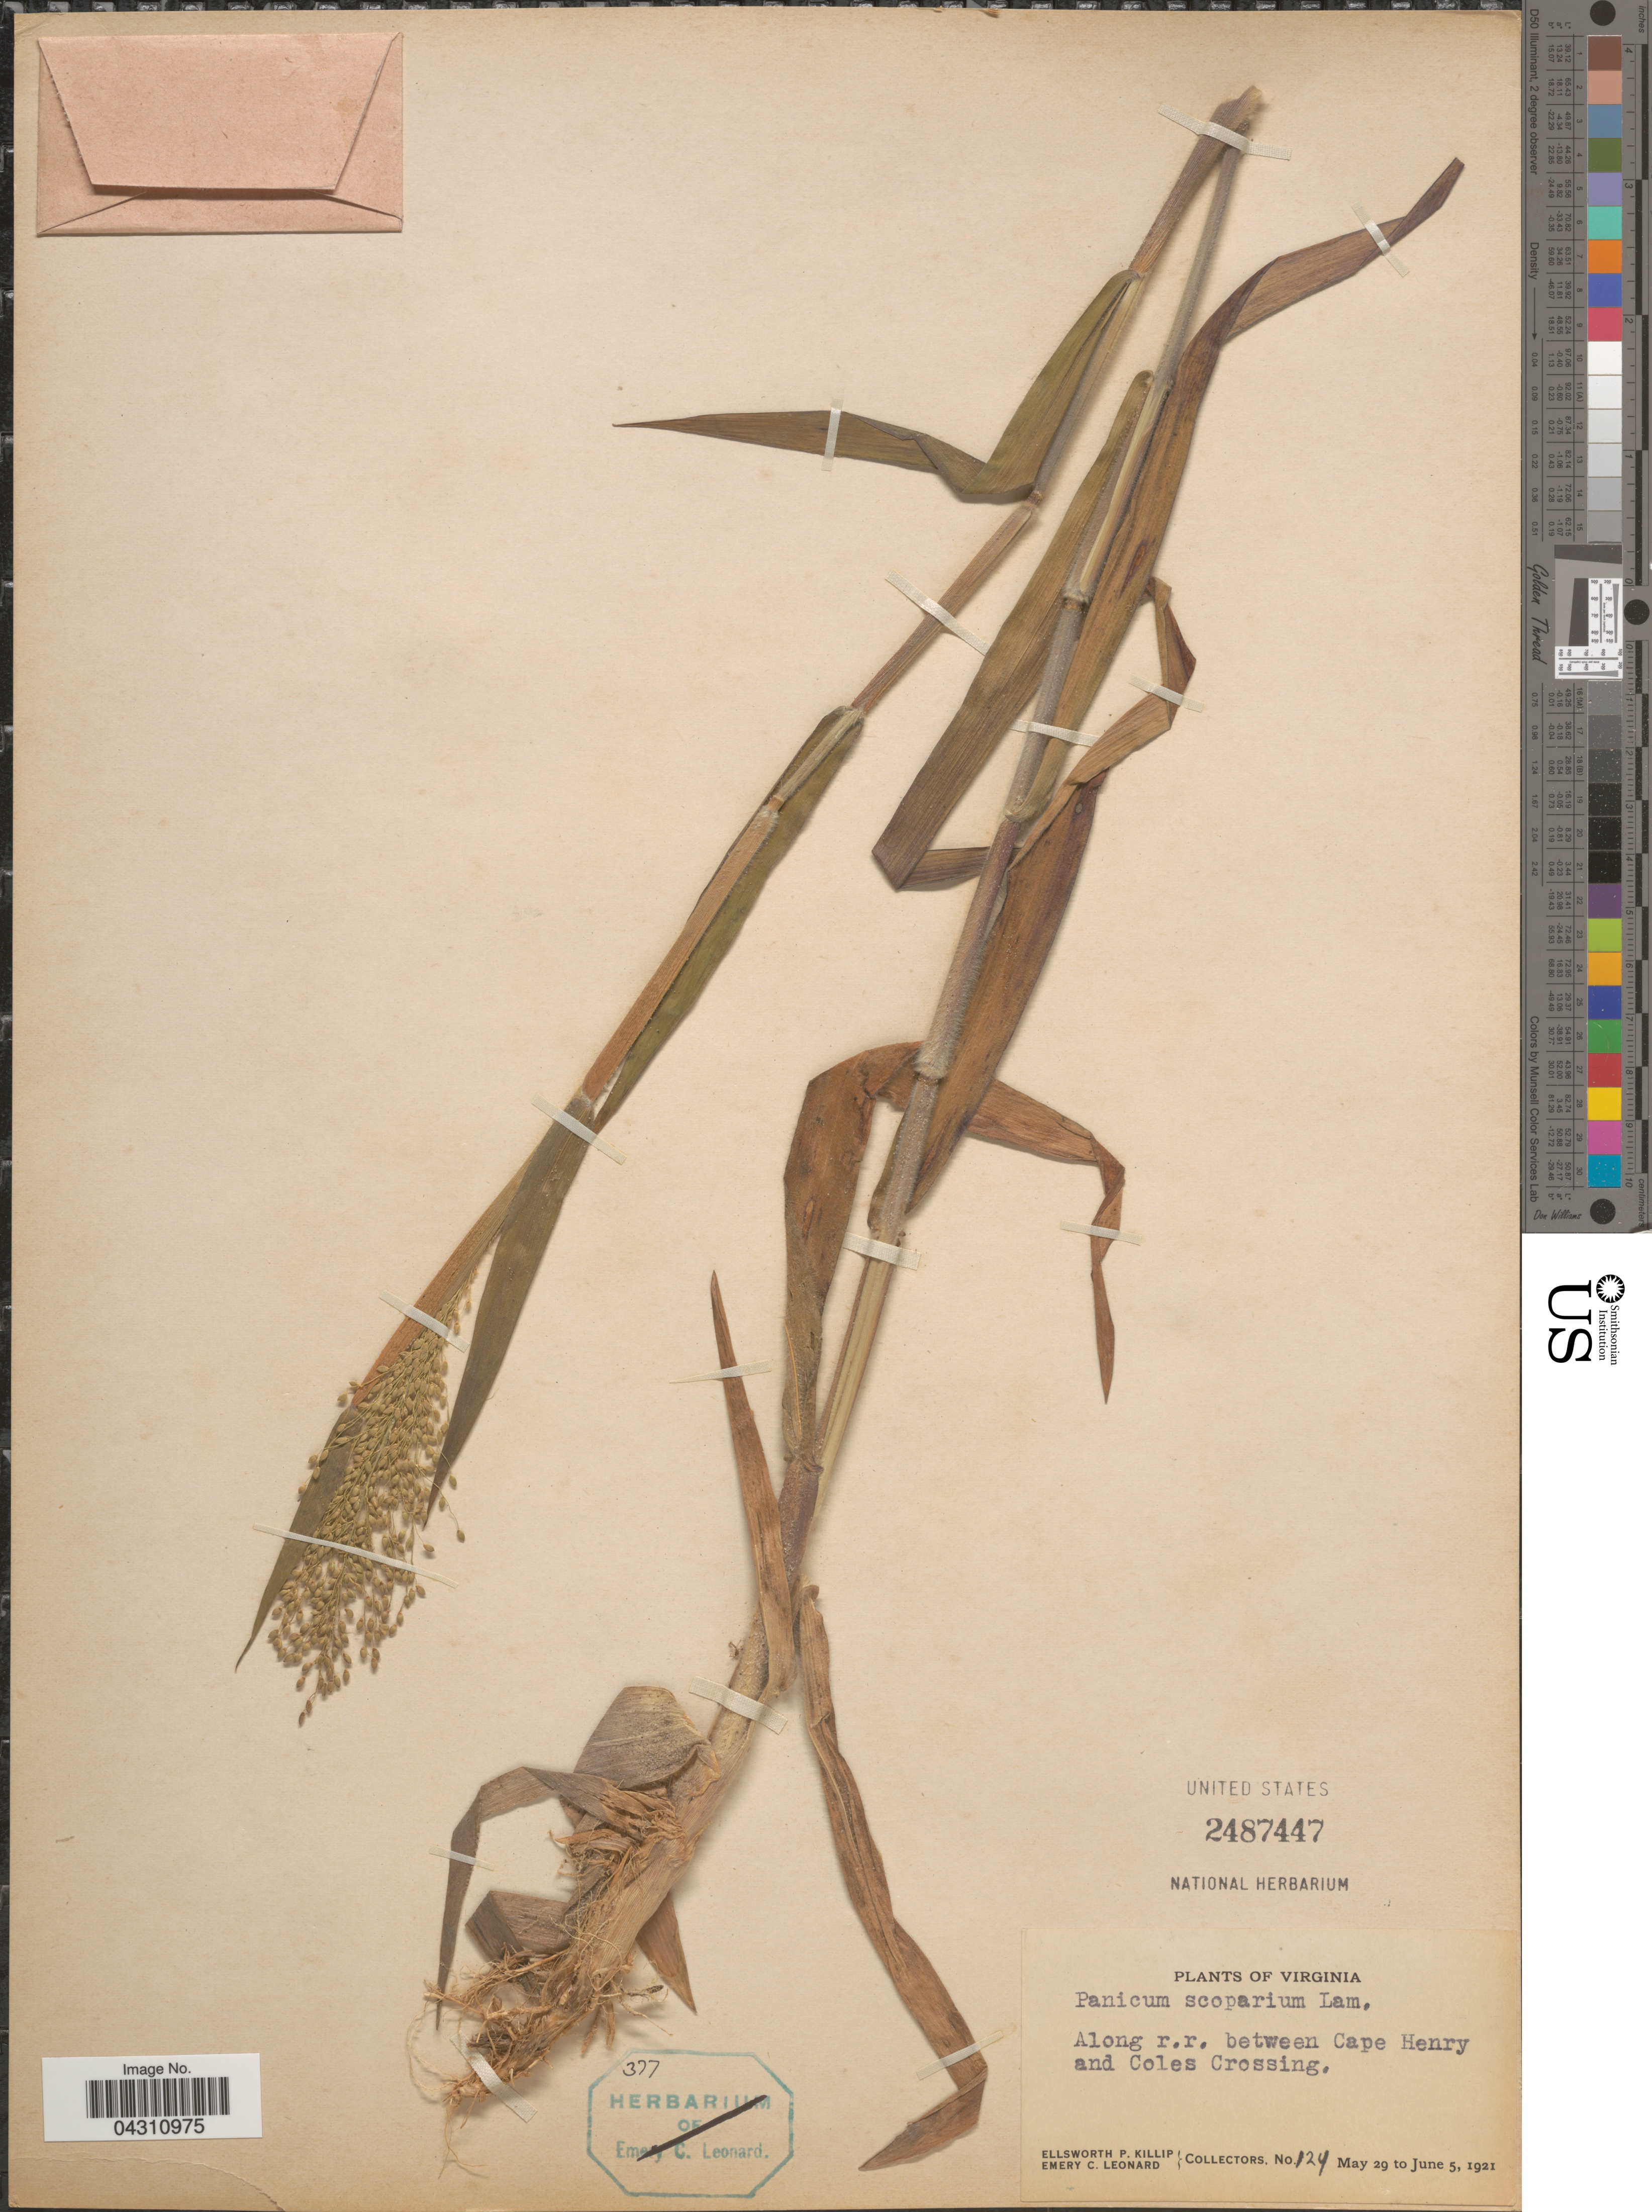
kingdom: Plantae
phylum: Tracheophyta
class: Liliopsida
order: Poales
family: Poaceae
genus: Dichanthelium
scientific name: Dichanthelium scoparium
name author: (Lam.) Gould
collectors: E. P. Killip & E. C. Leonard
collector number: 124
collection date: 1921-05-29/1921-09-05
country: United States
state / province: Virginia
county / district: City of Virginia Beach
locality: Along r. r. between Cape Henry and Coles Crossing.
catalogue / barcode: US 2487447